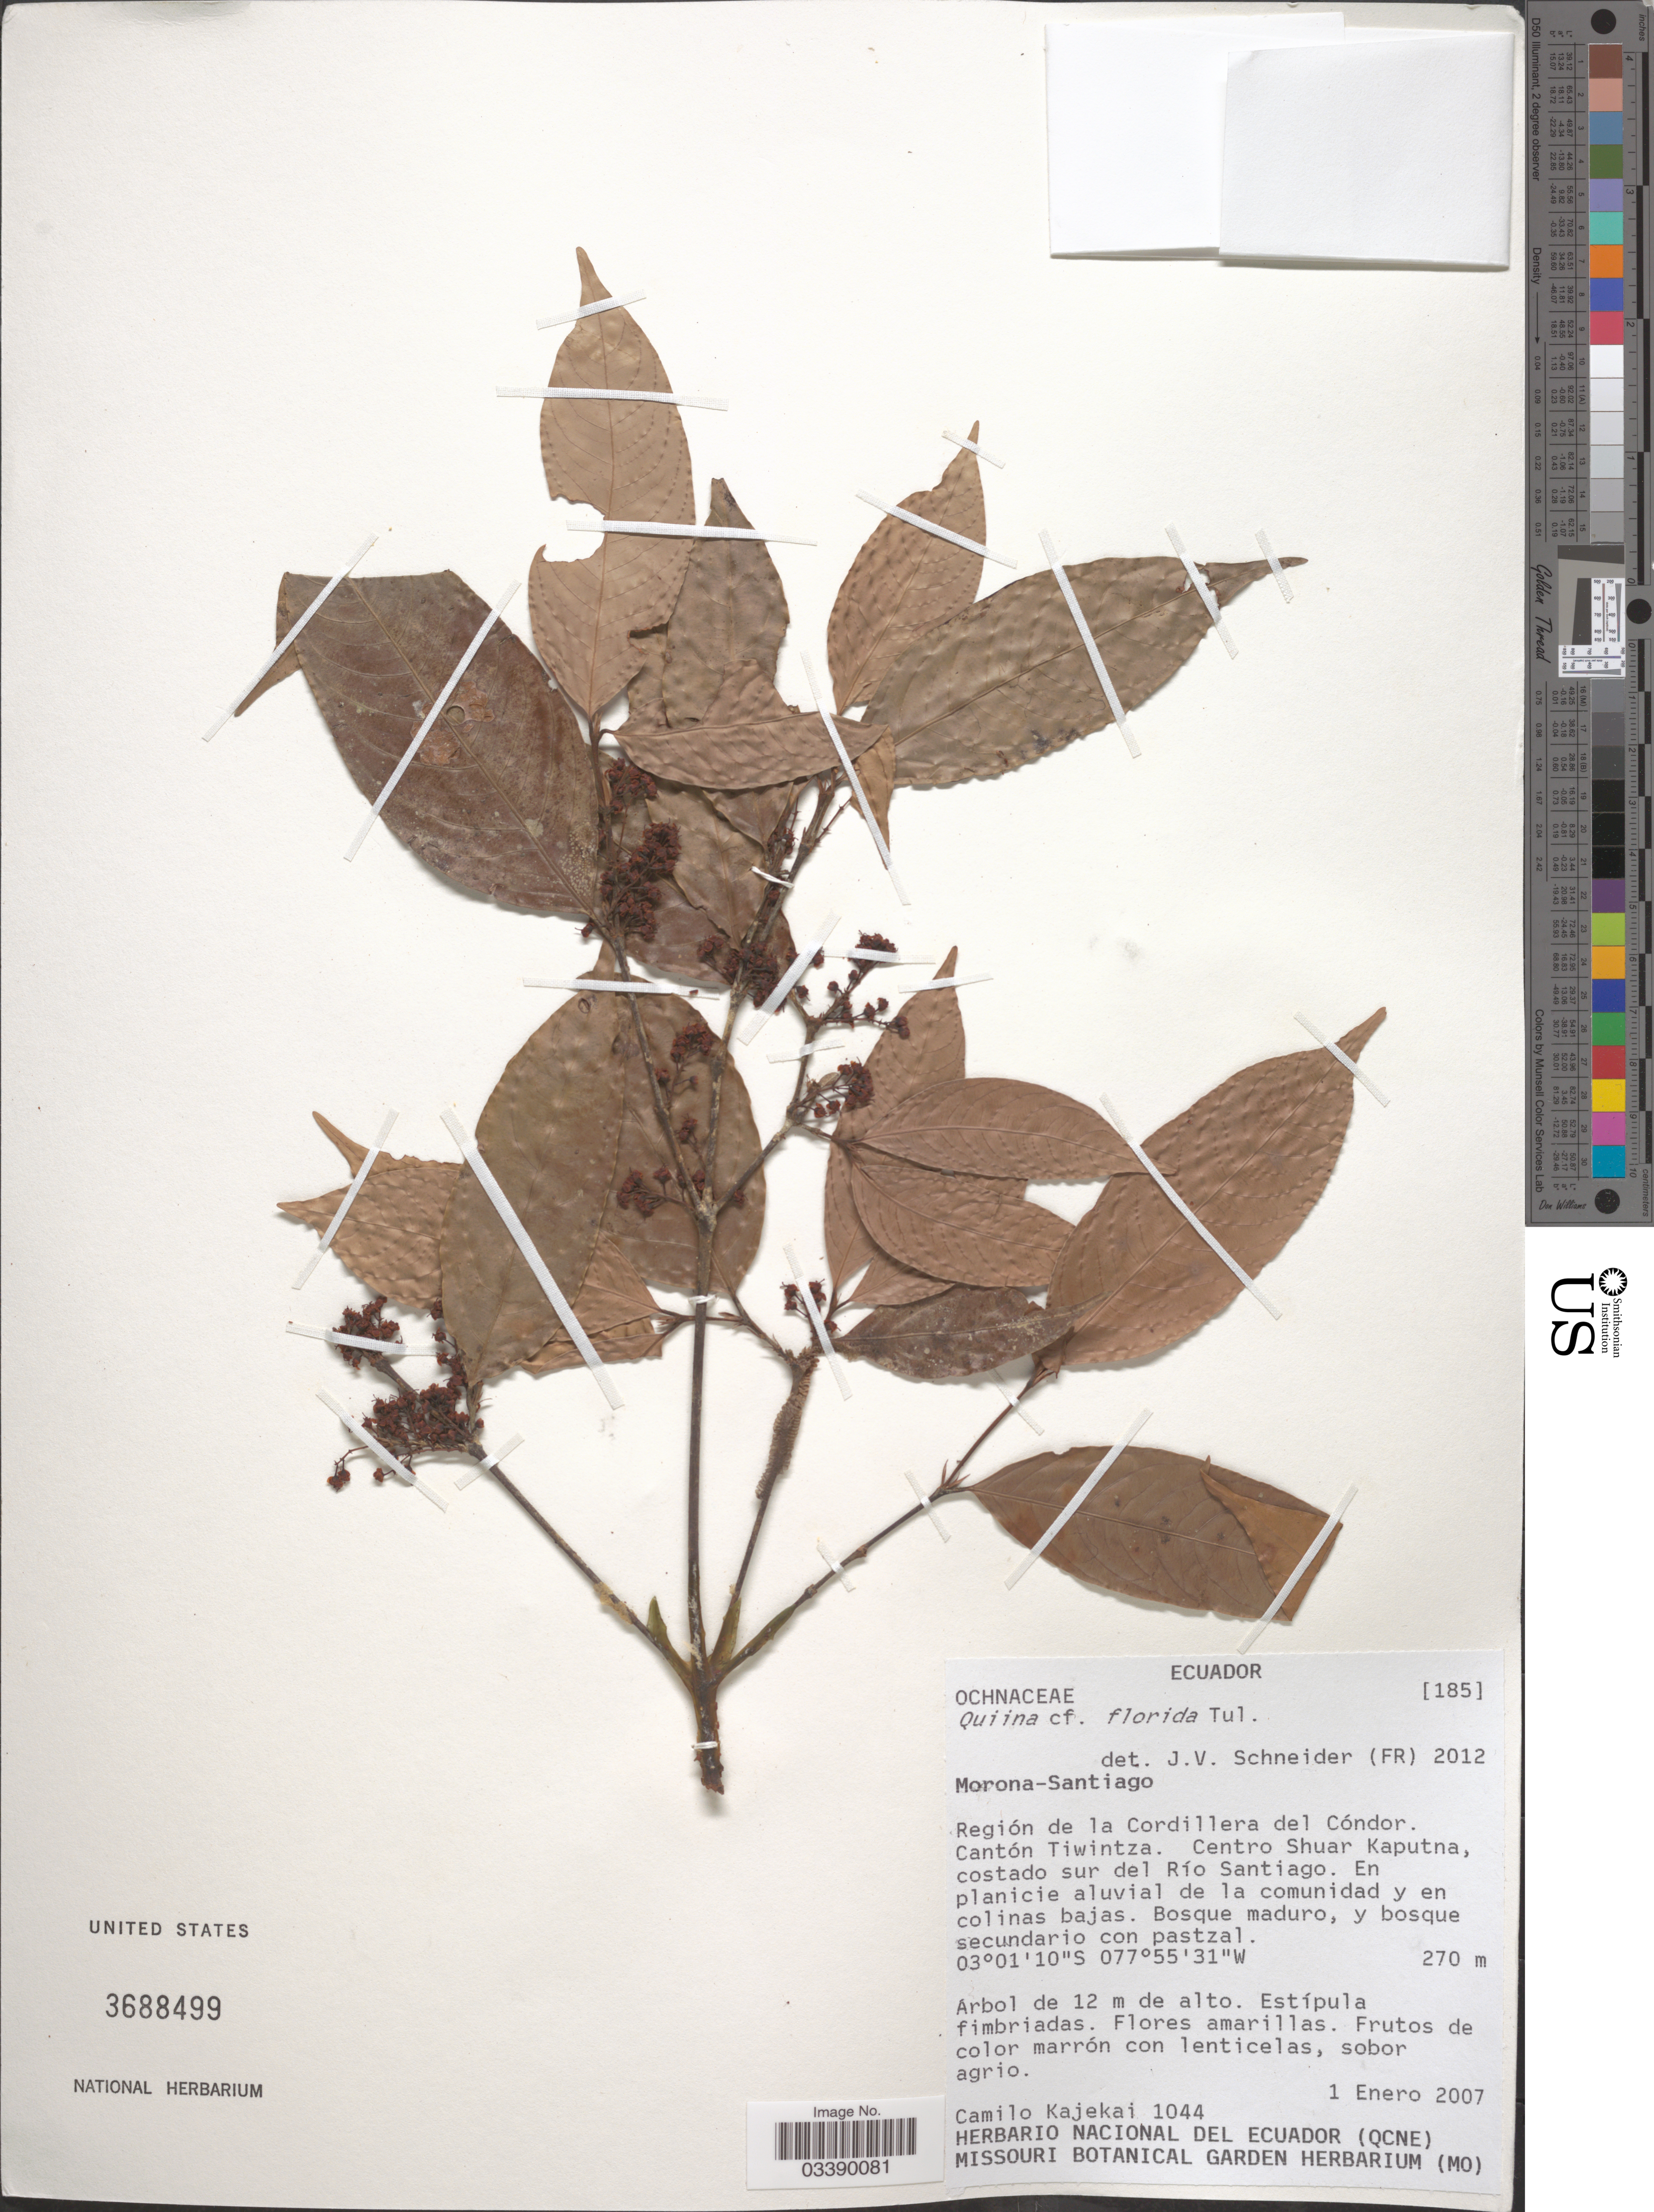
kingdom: Plantae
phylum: Tracheophyta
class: Magnoliopsida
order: Malpighiales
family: Quiinaceae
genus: Quiina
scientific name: Quiina florida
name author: Poepp. ex Tul.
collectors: C. Kajekai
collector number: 1044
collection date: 2007-01-01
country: Ecuador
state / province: Morona-Santiago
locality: Región de la Cordillera del Cóndor. Cantón Tiwintza. Centro Shuar Kaputna, costado sur del Río Santiago.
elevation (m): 270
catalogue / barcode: US 3688499